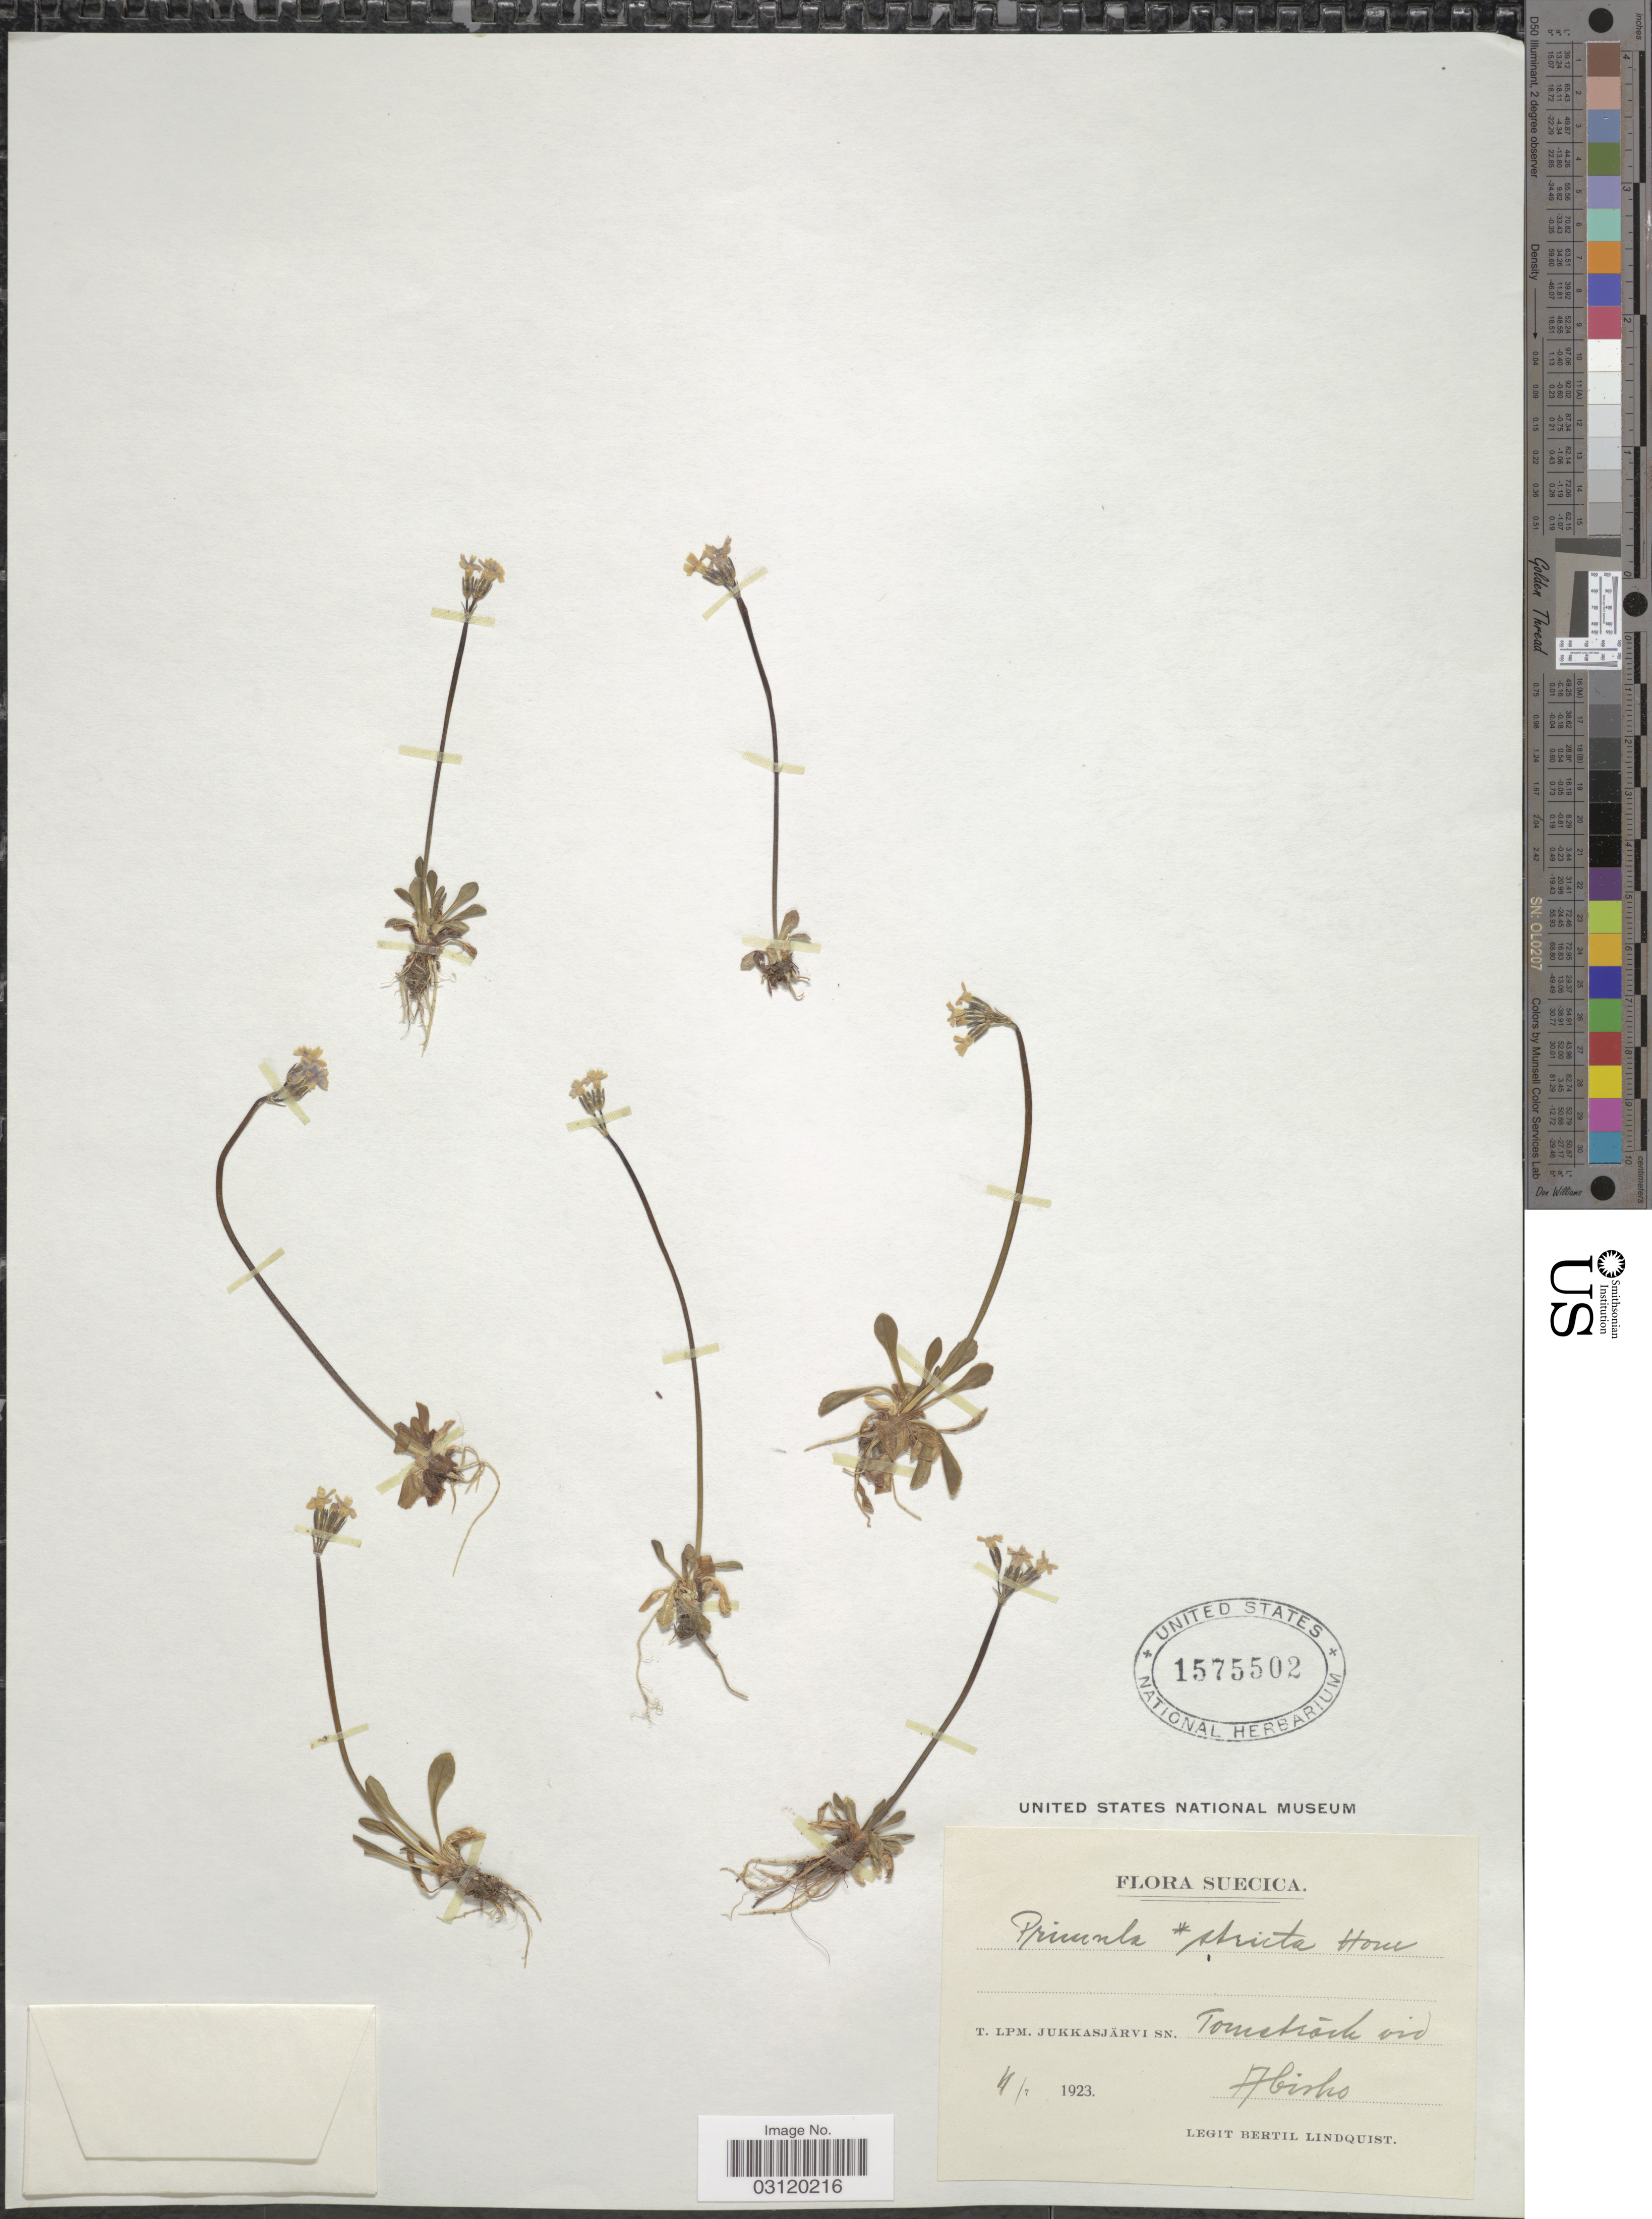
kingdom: Plantae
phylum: Tracheophyta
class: Magnoliopsida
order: Ericales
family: Primulaceae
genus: Primula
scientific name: Primula stricta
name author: Hornem.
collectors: B. Lindquist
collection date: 1923-07-04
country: Sweden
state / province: Norrbotten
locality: T. Lpm. Jukkasjärvi sn. Torneträsk vid Abisko.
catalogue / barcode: US 1575502